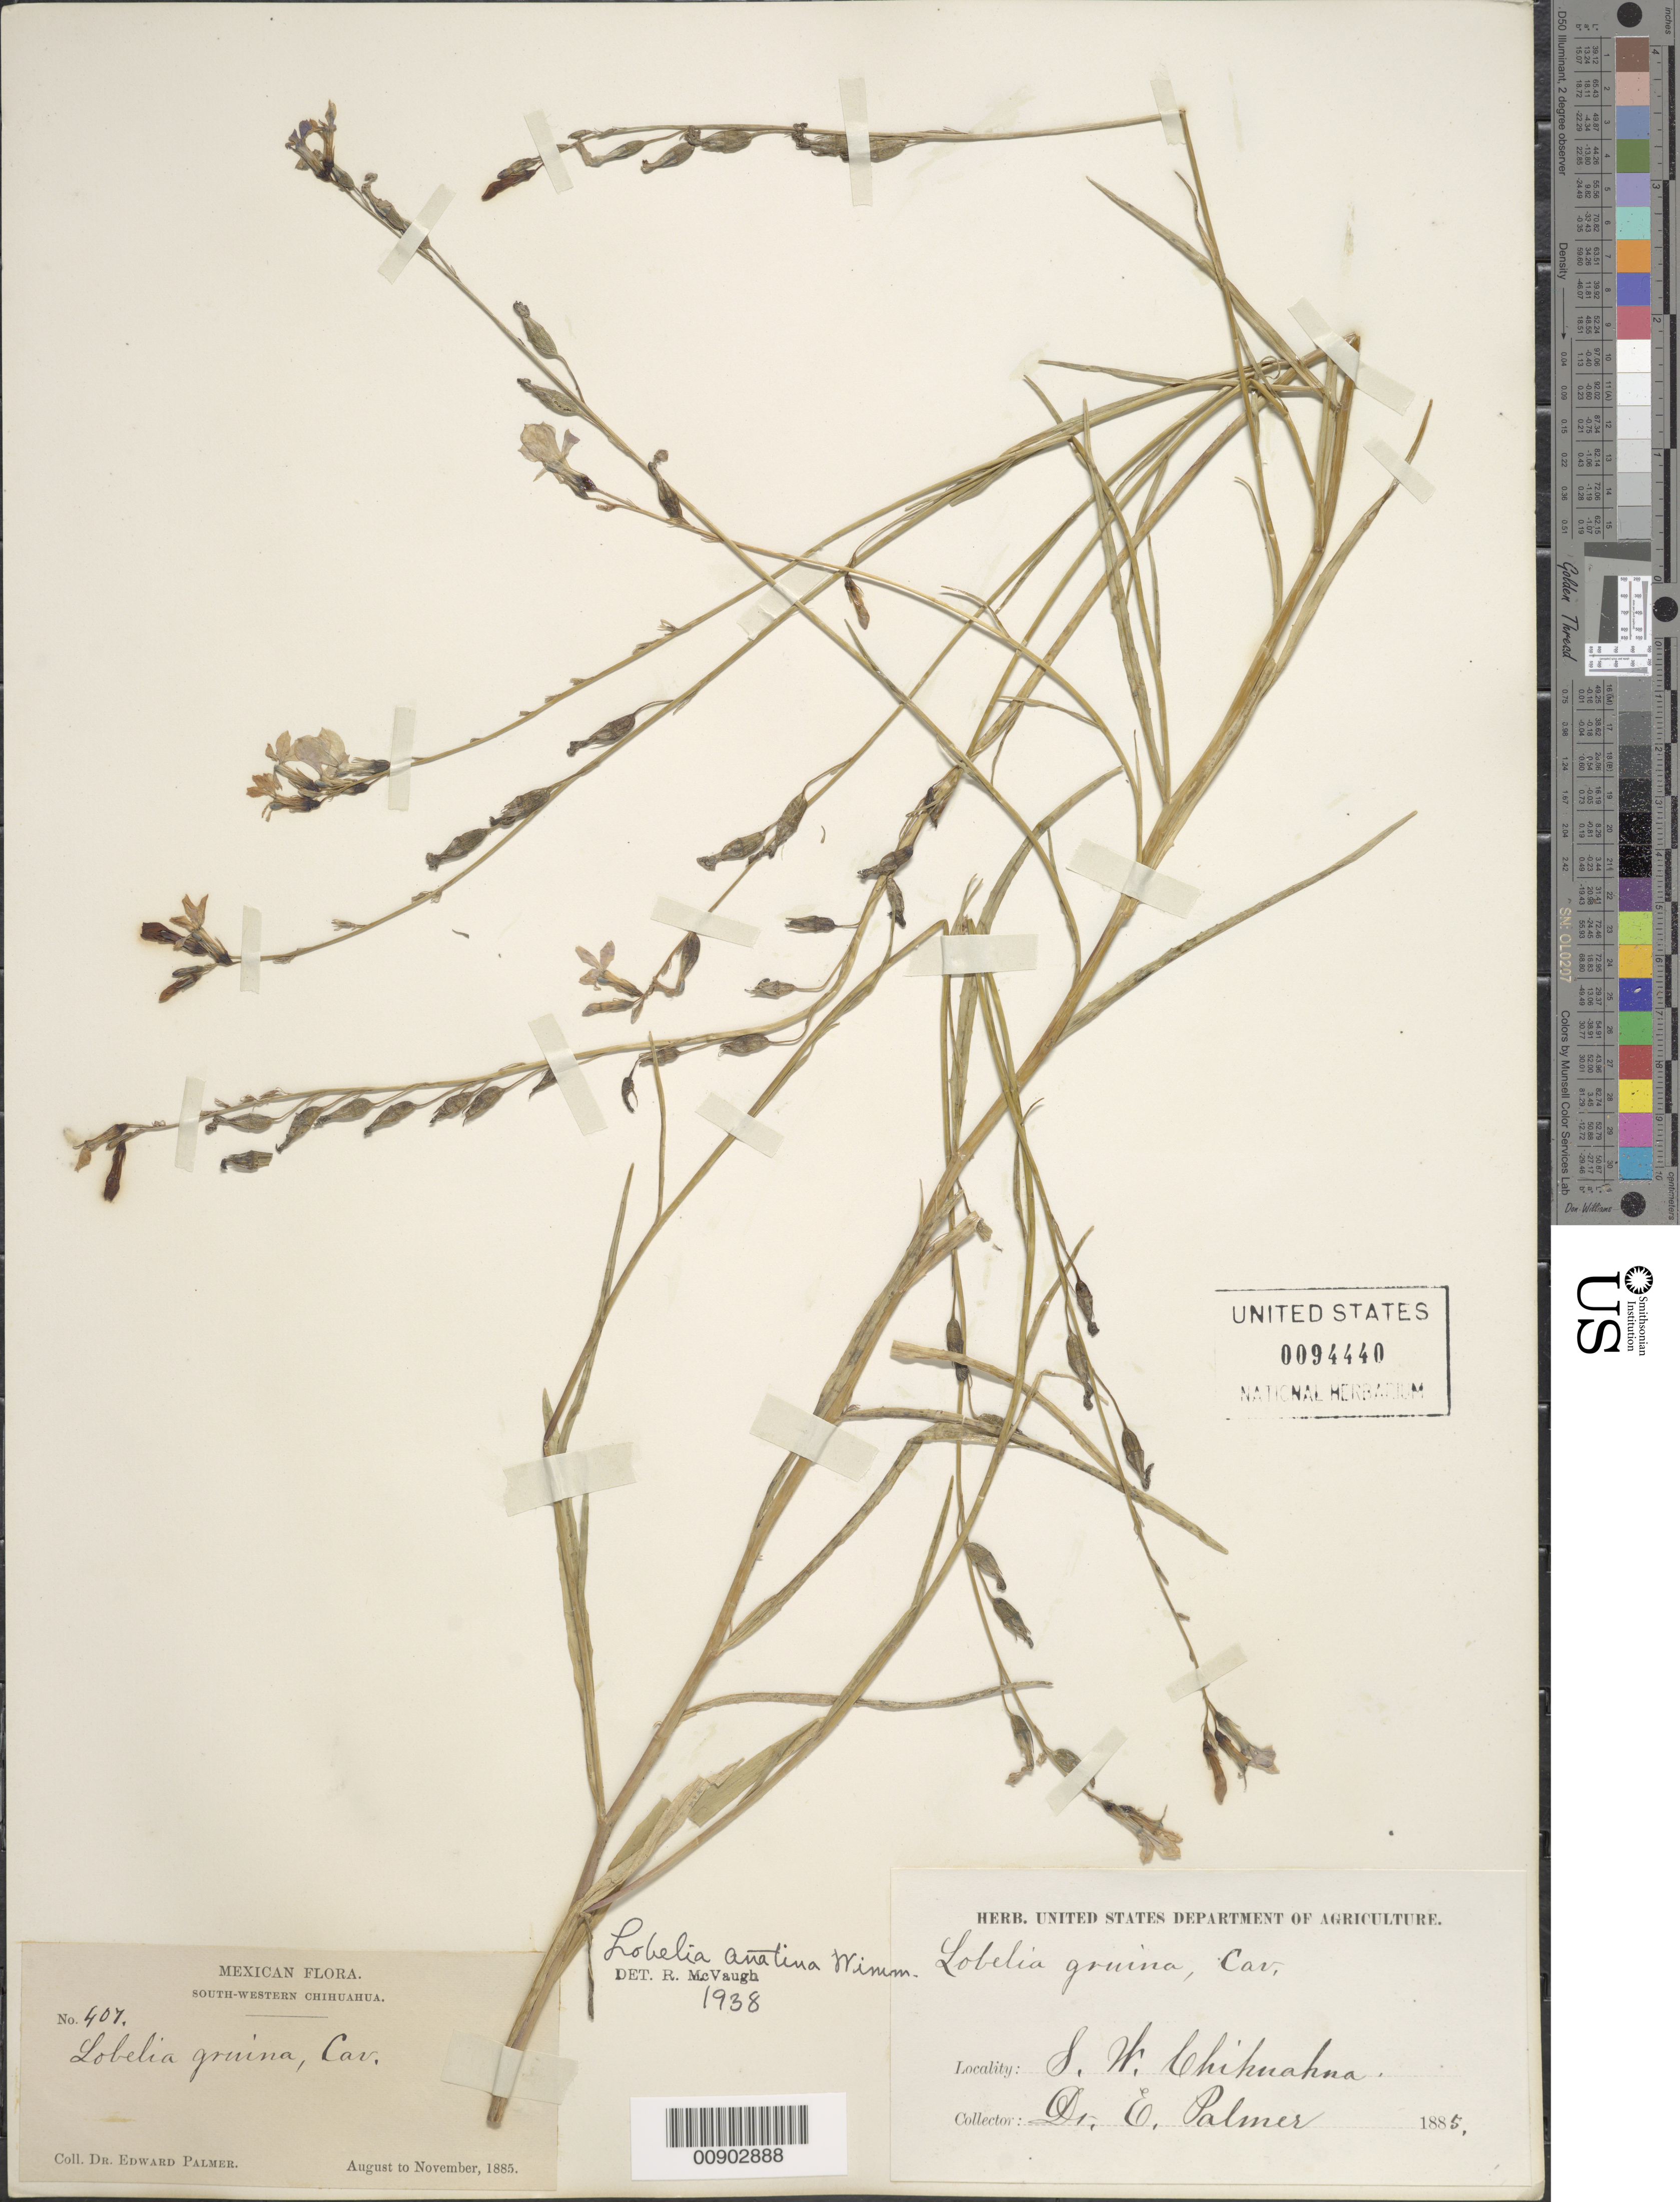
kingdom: Plantae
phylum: Tracheophyta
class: Magnoliopsida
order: Asterales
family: Campanulaceae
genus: Lobelia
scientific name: Lobelia anatina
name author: E. Wimm.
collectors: E. Palmer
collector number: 407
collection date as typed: Aug 1885 to -- Nov 1885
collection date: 1885-08/1885-11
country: Mexico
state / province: Chihuahua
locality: South-Western Chihuahua.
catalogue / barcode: US 94440